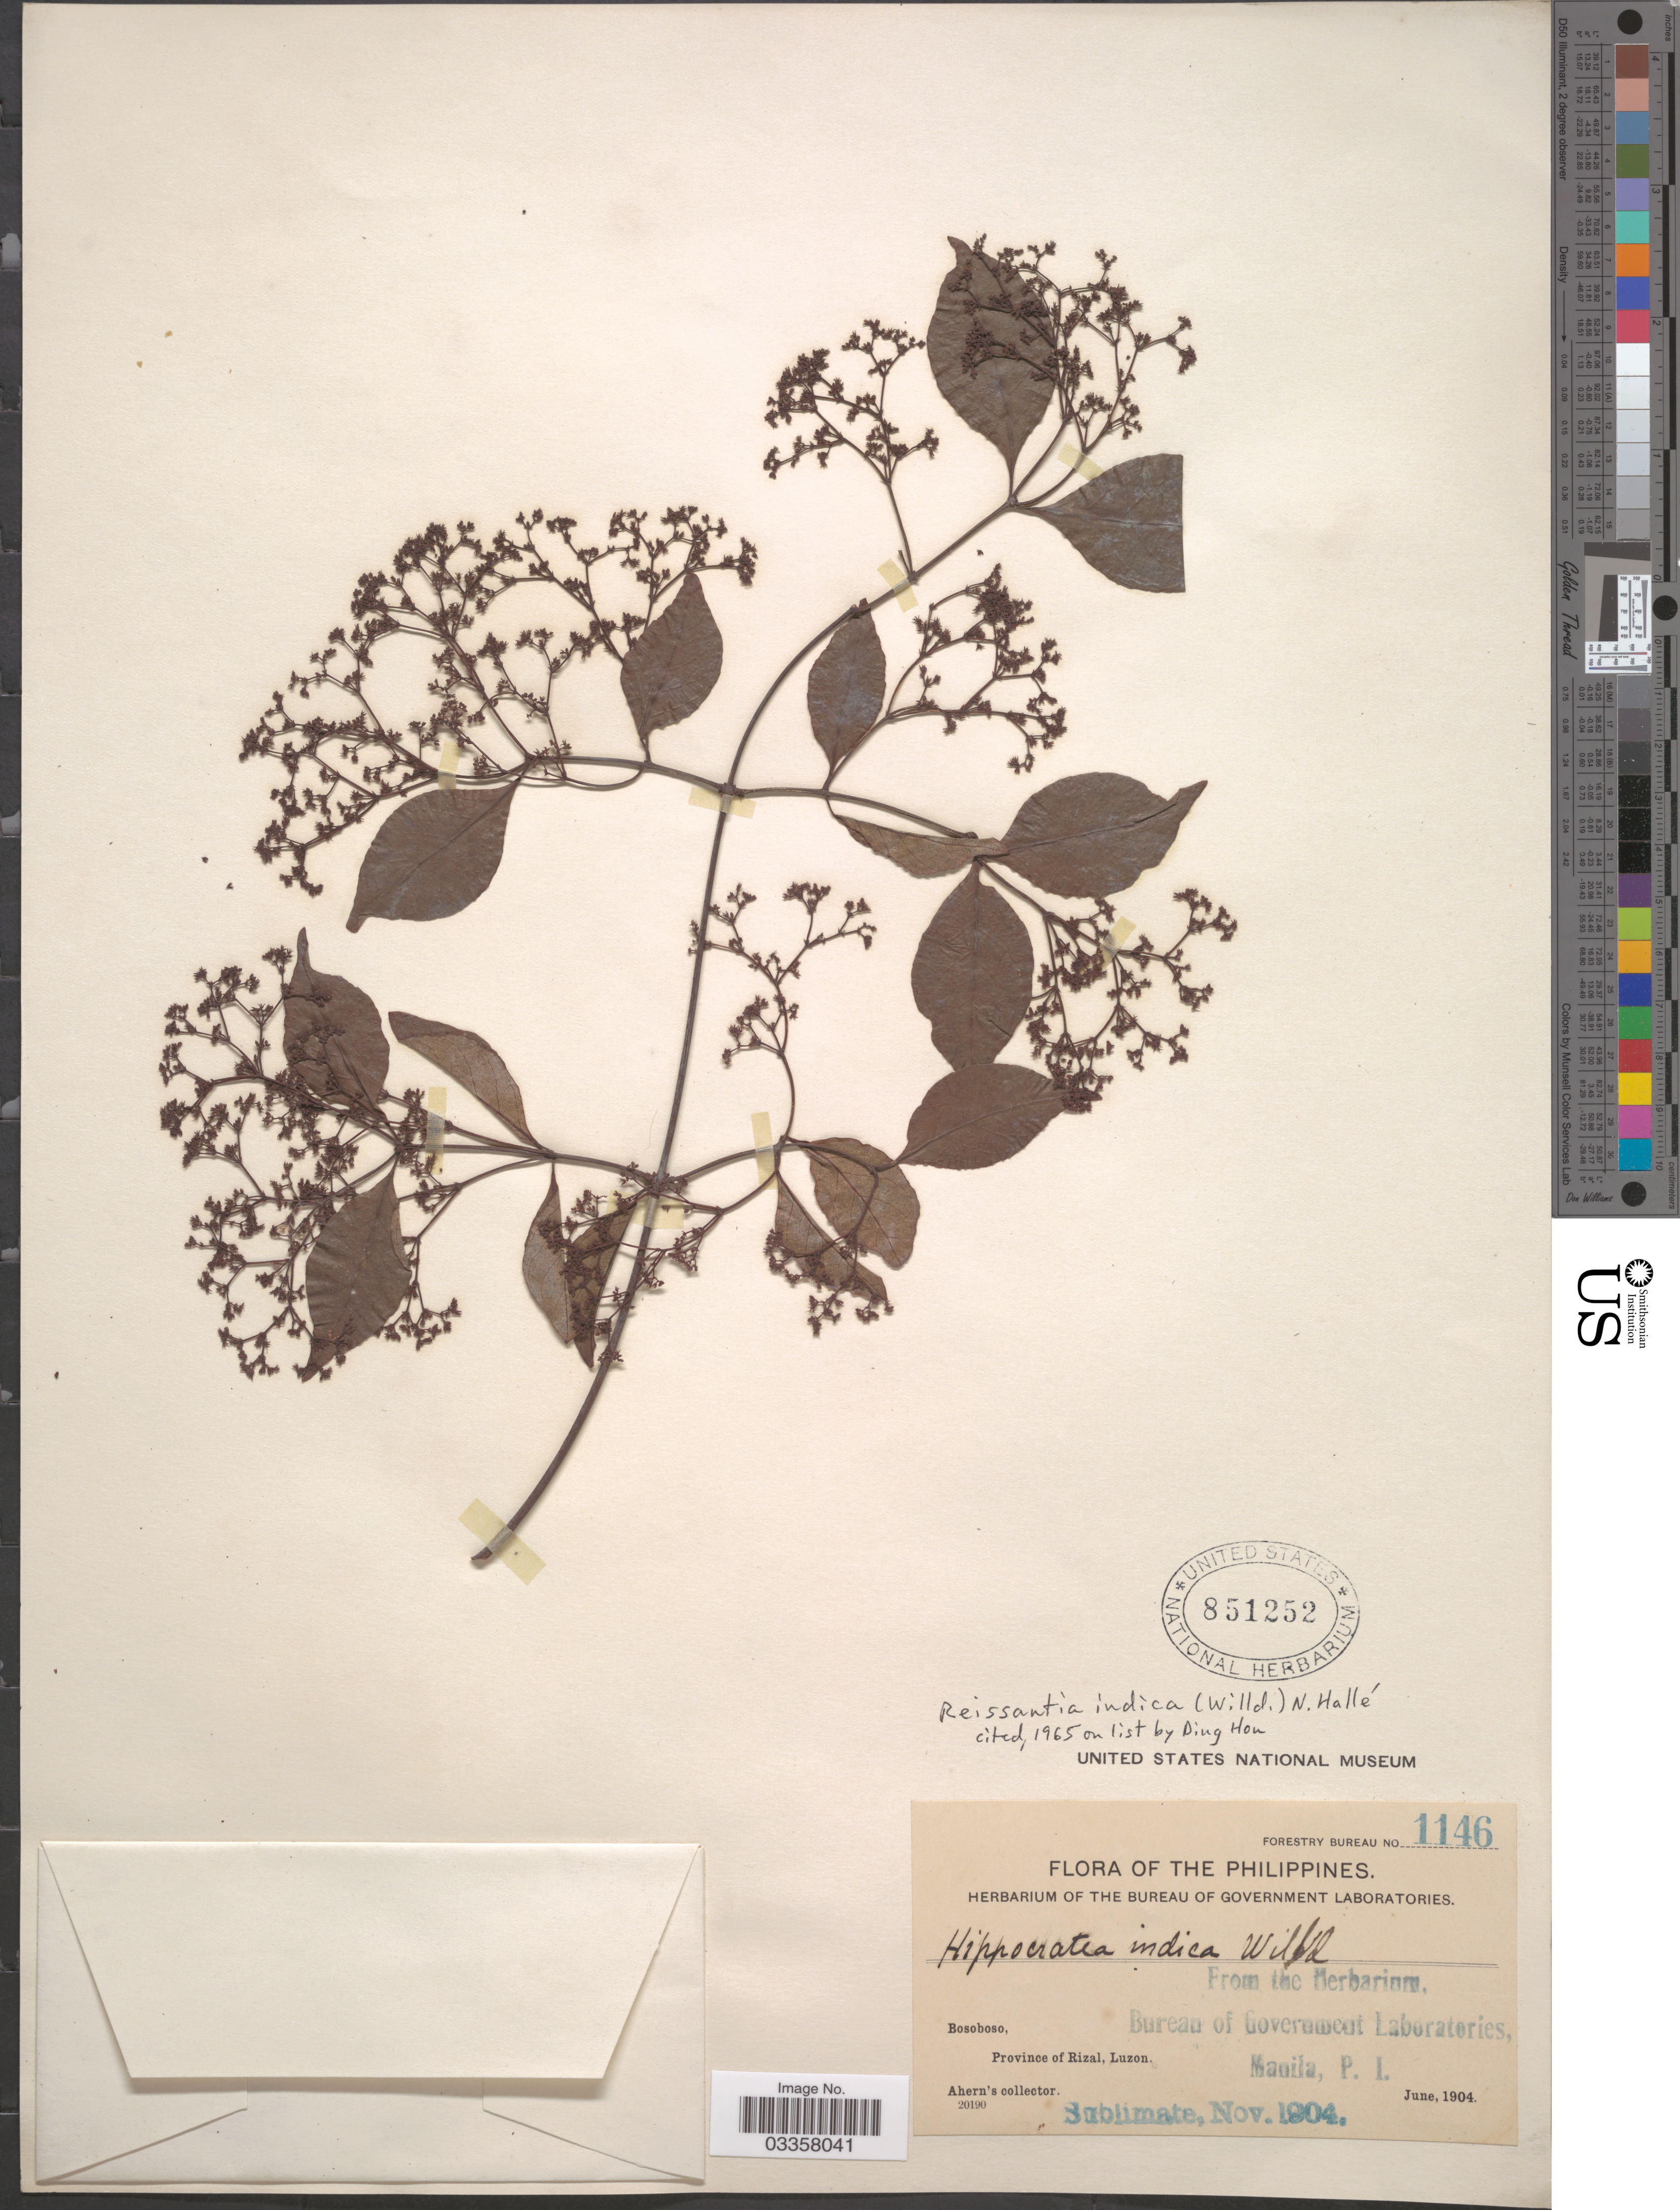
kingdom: Plantae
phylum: Tracheophyta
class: Magnoliopsida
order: Celastrales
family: Celastraceae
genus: Reissantia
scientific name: Reissantia indica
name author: (Willd.) N. Hallé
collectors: Ahern's collector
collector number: Forestry Bureau 1146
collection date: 1904-06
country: Philippines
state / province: Calabarzon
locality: Bosoboso, Province of Rizal, Luzon.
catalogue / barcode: US 851252